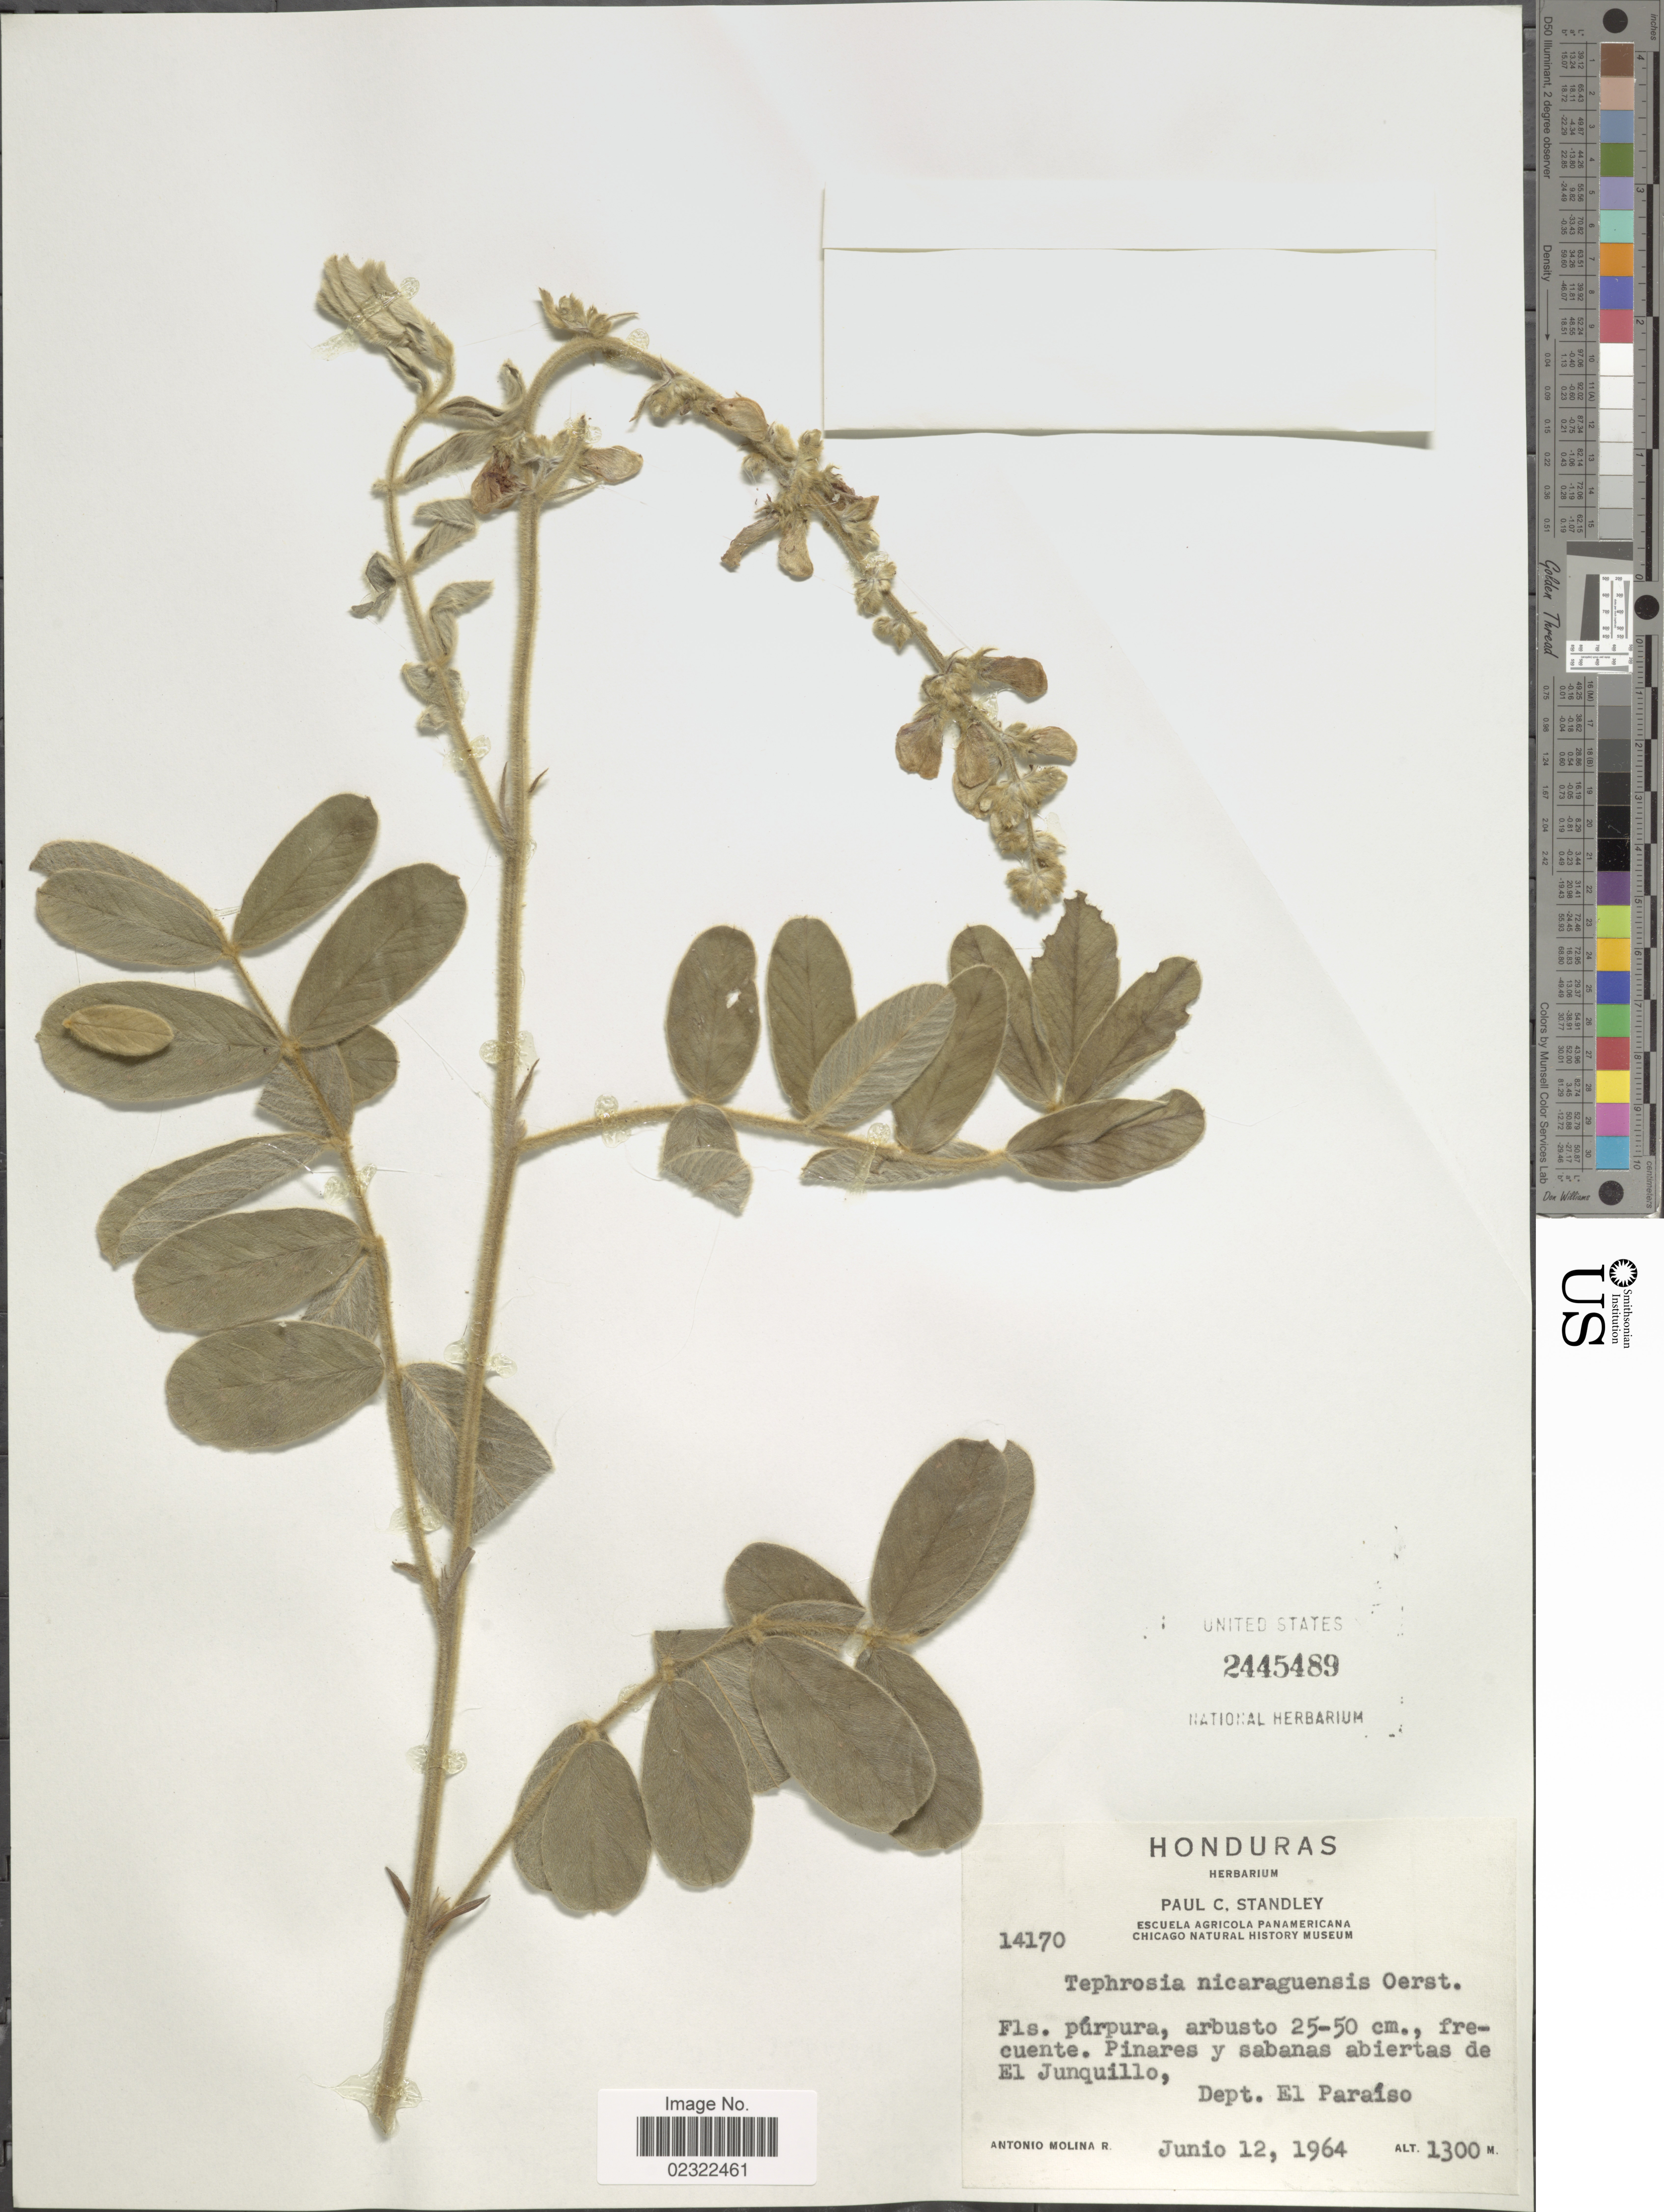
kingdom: Plantae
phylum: Tracheophyta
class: Magnoliopsida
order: Fabales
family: Fabaceae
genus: Tephrosia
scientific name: Tephrosia nicaraguensis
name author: Oerst.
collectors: A. Molina R.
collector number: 14170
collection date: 1964-06-12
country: Honduras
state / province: El Paraíso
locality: Pinares y sabanas abiertas de El Junquillo. Dept. El Paraiso.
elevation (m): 1300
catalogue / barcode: US 2445489